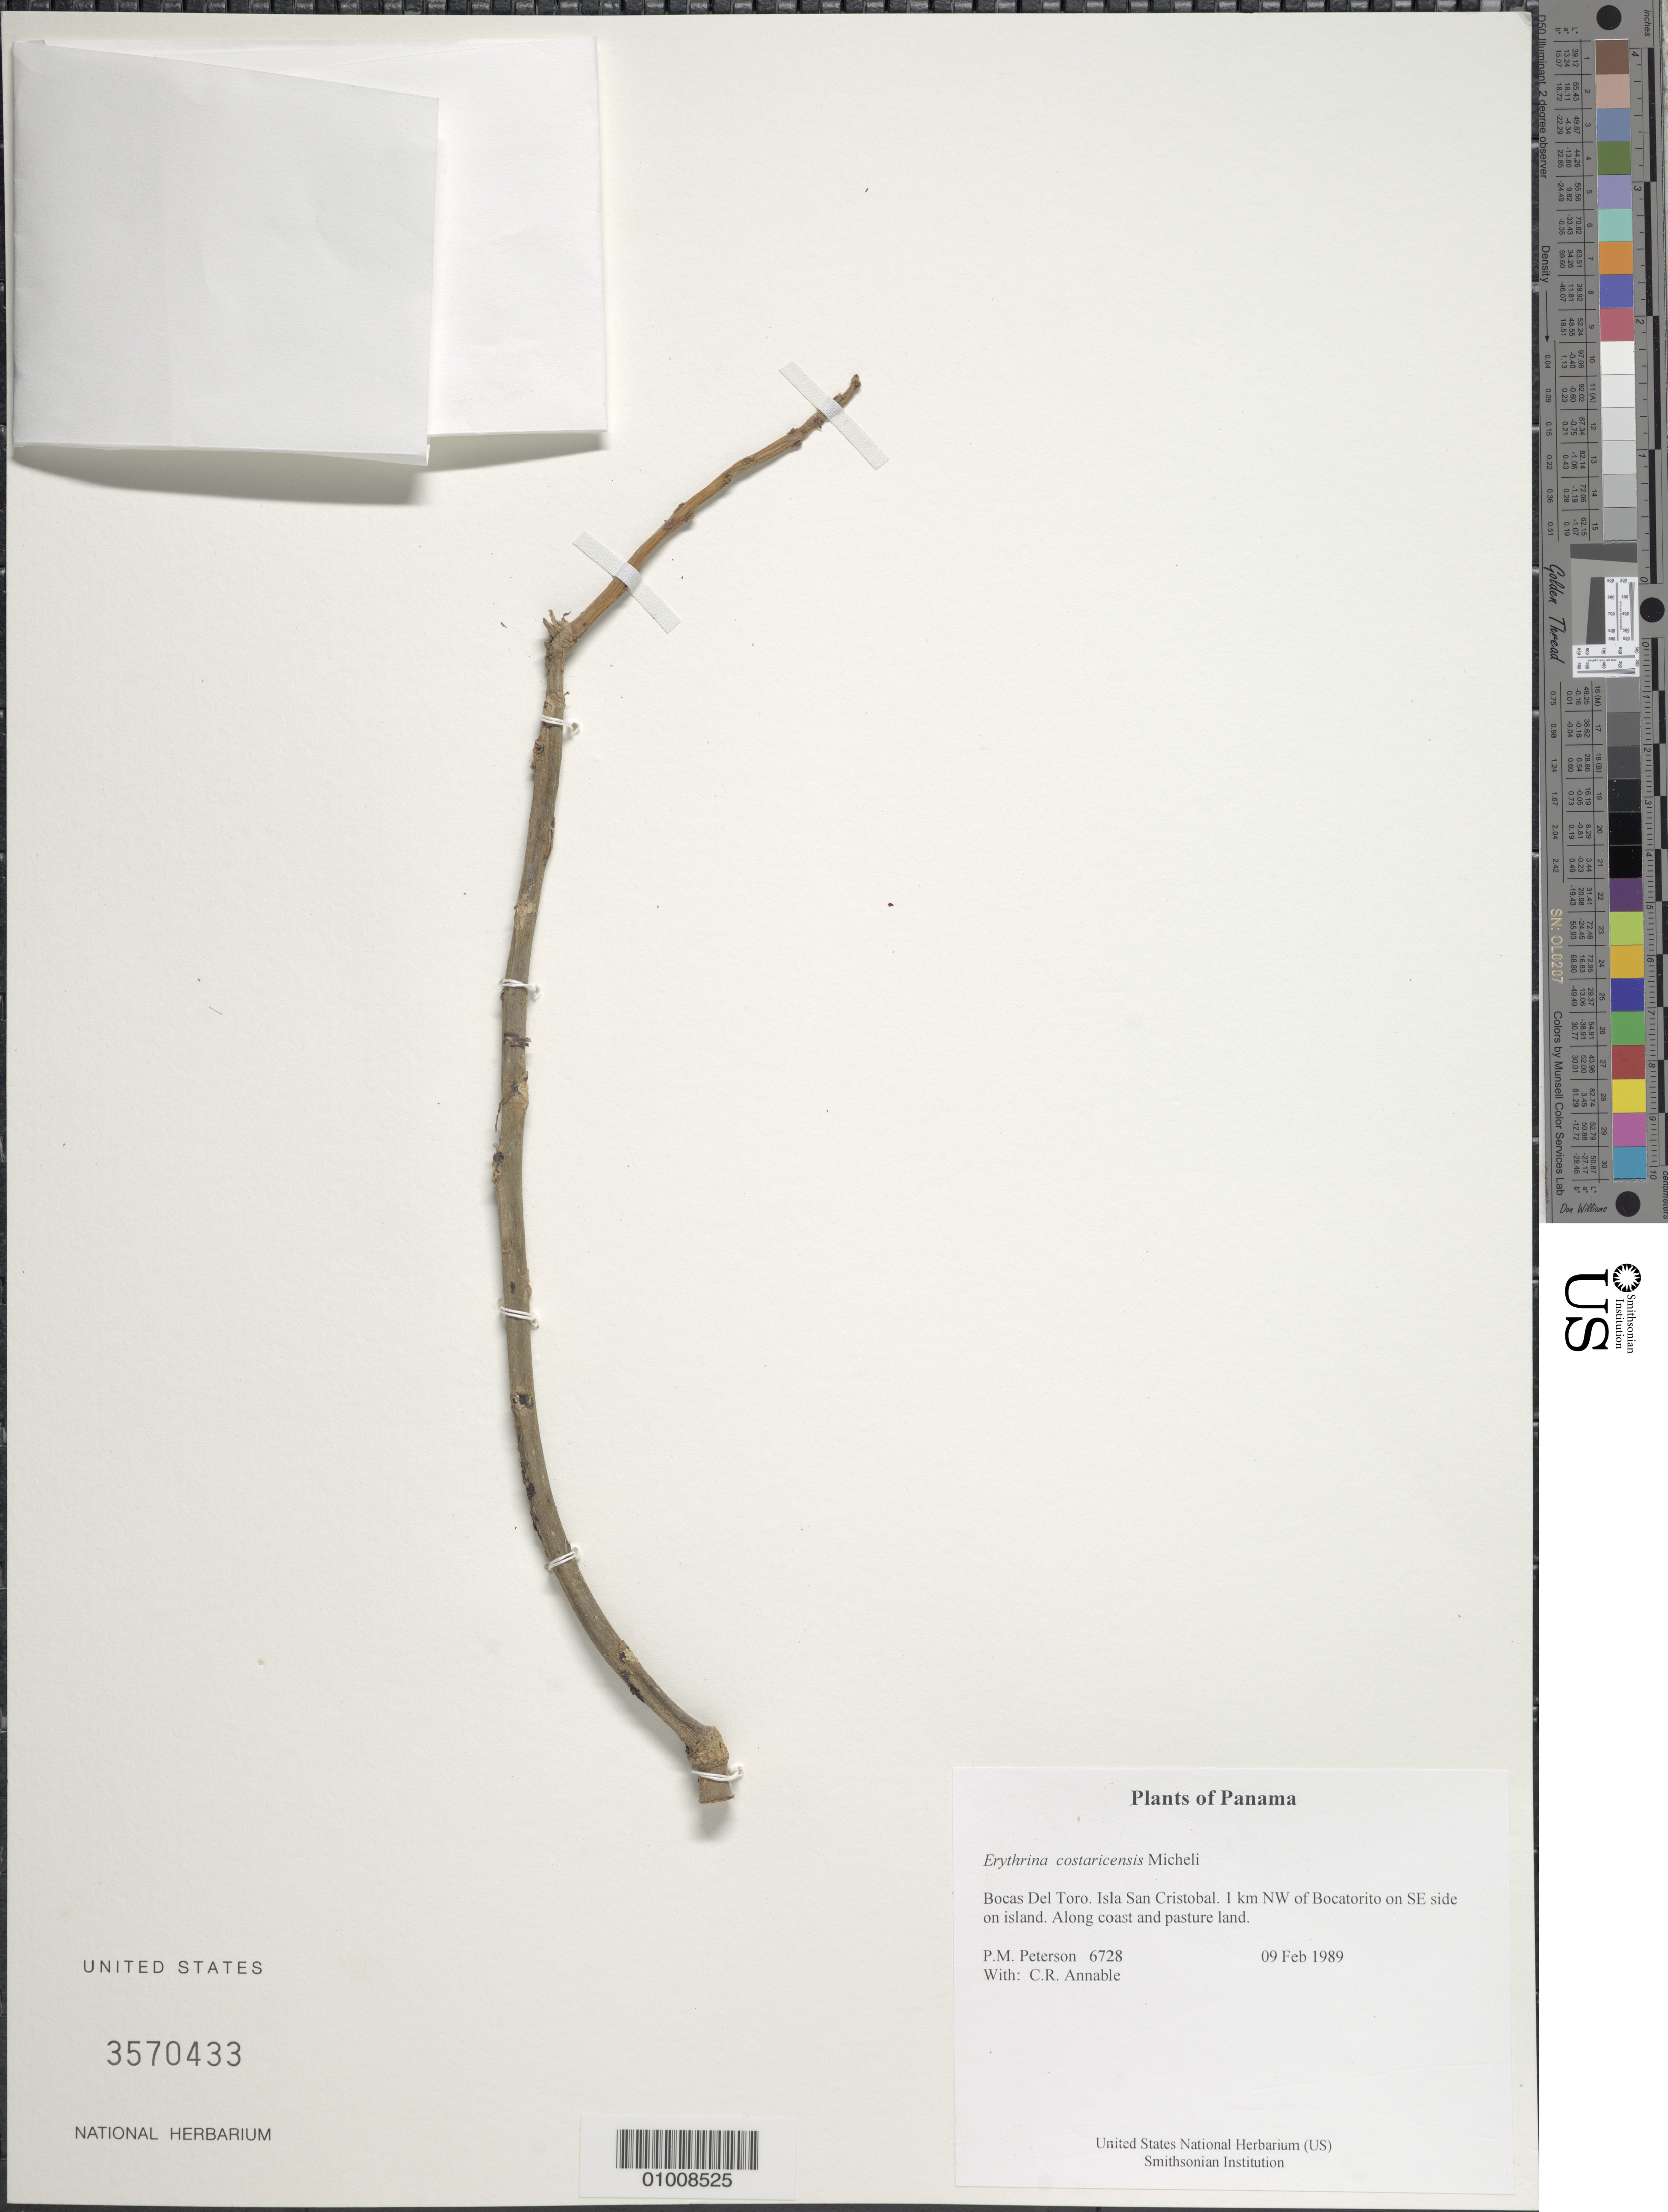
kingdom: Plantae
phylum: Tracheophyta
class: Magnoliopsida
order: Fabales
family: Fabaceae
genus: Erythrina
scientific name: Erythrina costaricensis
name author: Micheli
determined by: Zarucchi, J. L.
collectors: P. M. Peterson & C. R. Annable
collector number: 06728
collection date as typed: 09 Feb 1989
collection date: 1989-02-09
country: Panama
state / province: Bocas del Toro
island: San Cristobal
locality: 1 km NW of Bocatorito on SE side on island.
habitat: Along coast and pasture land.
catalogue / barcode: US 3570433